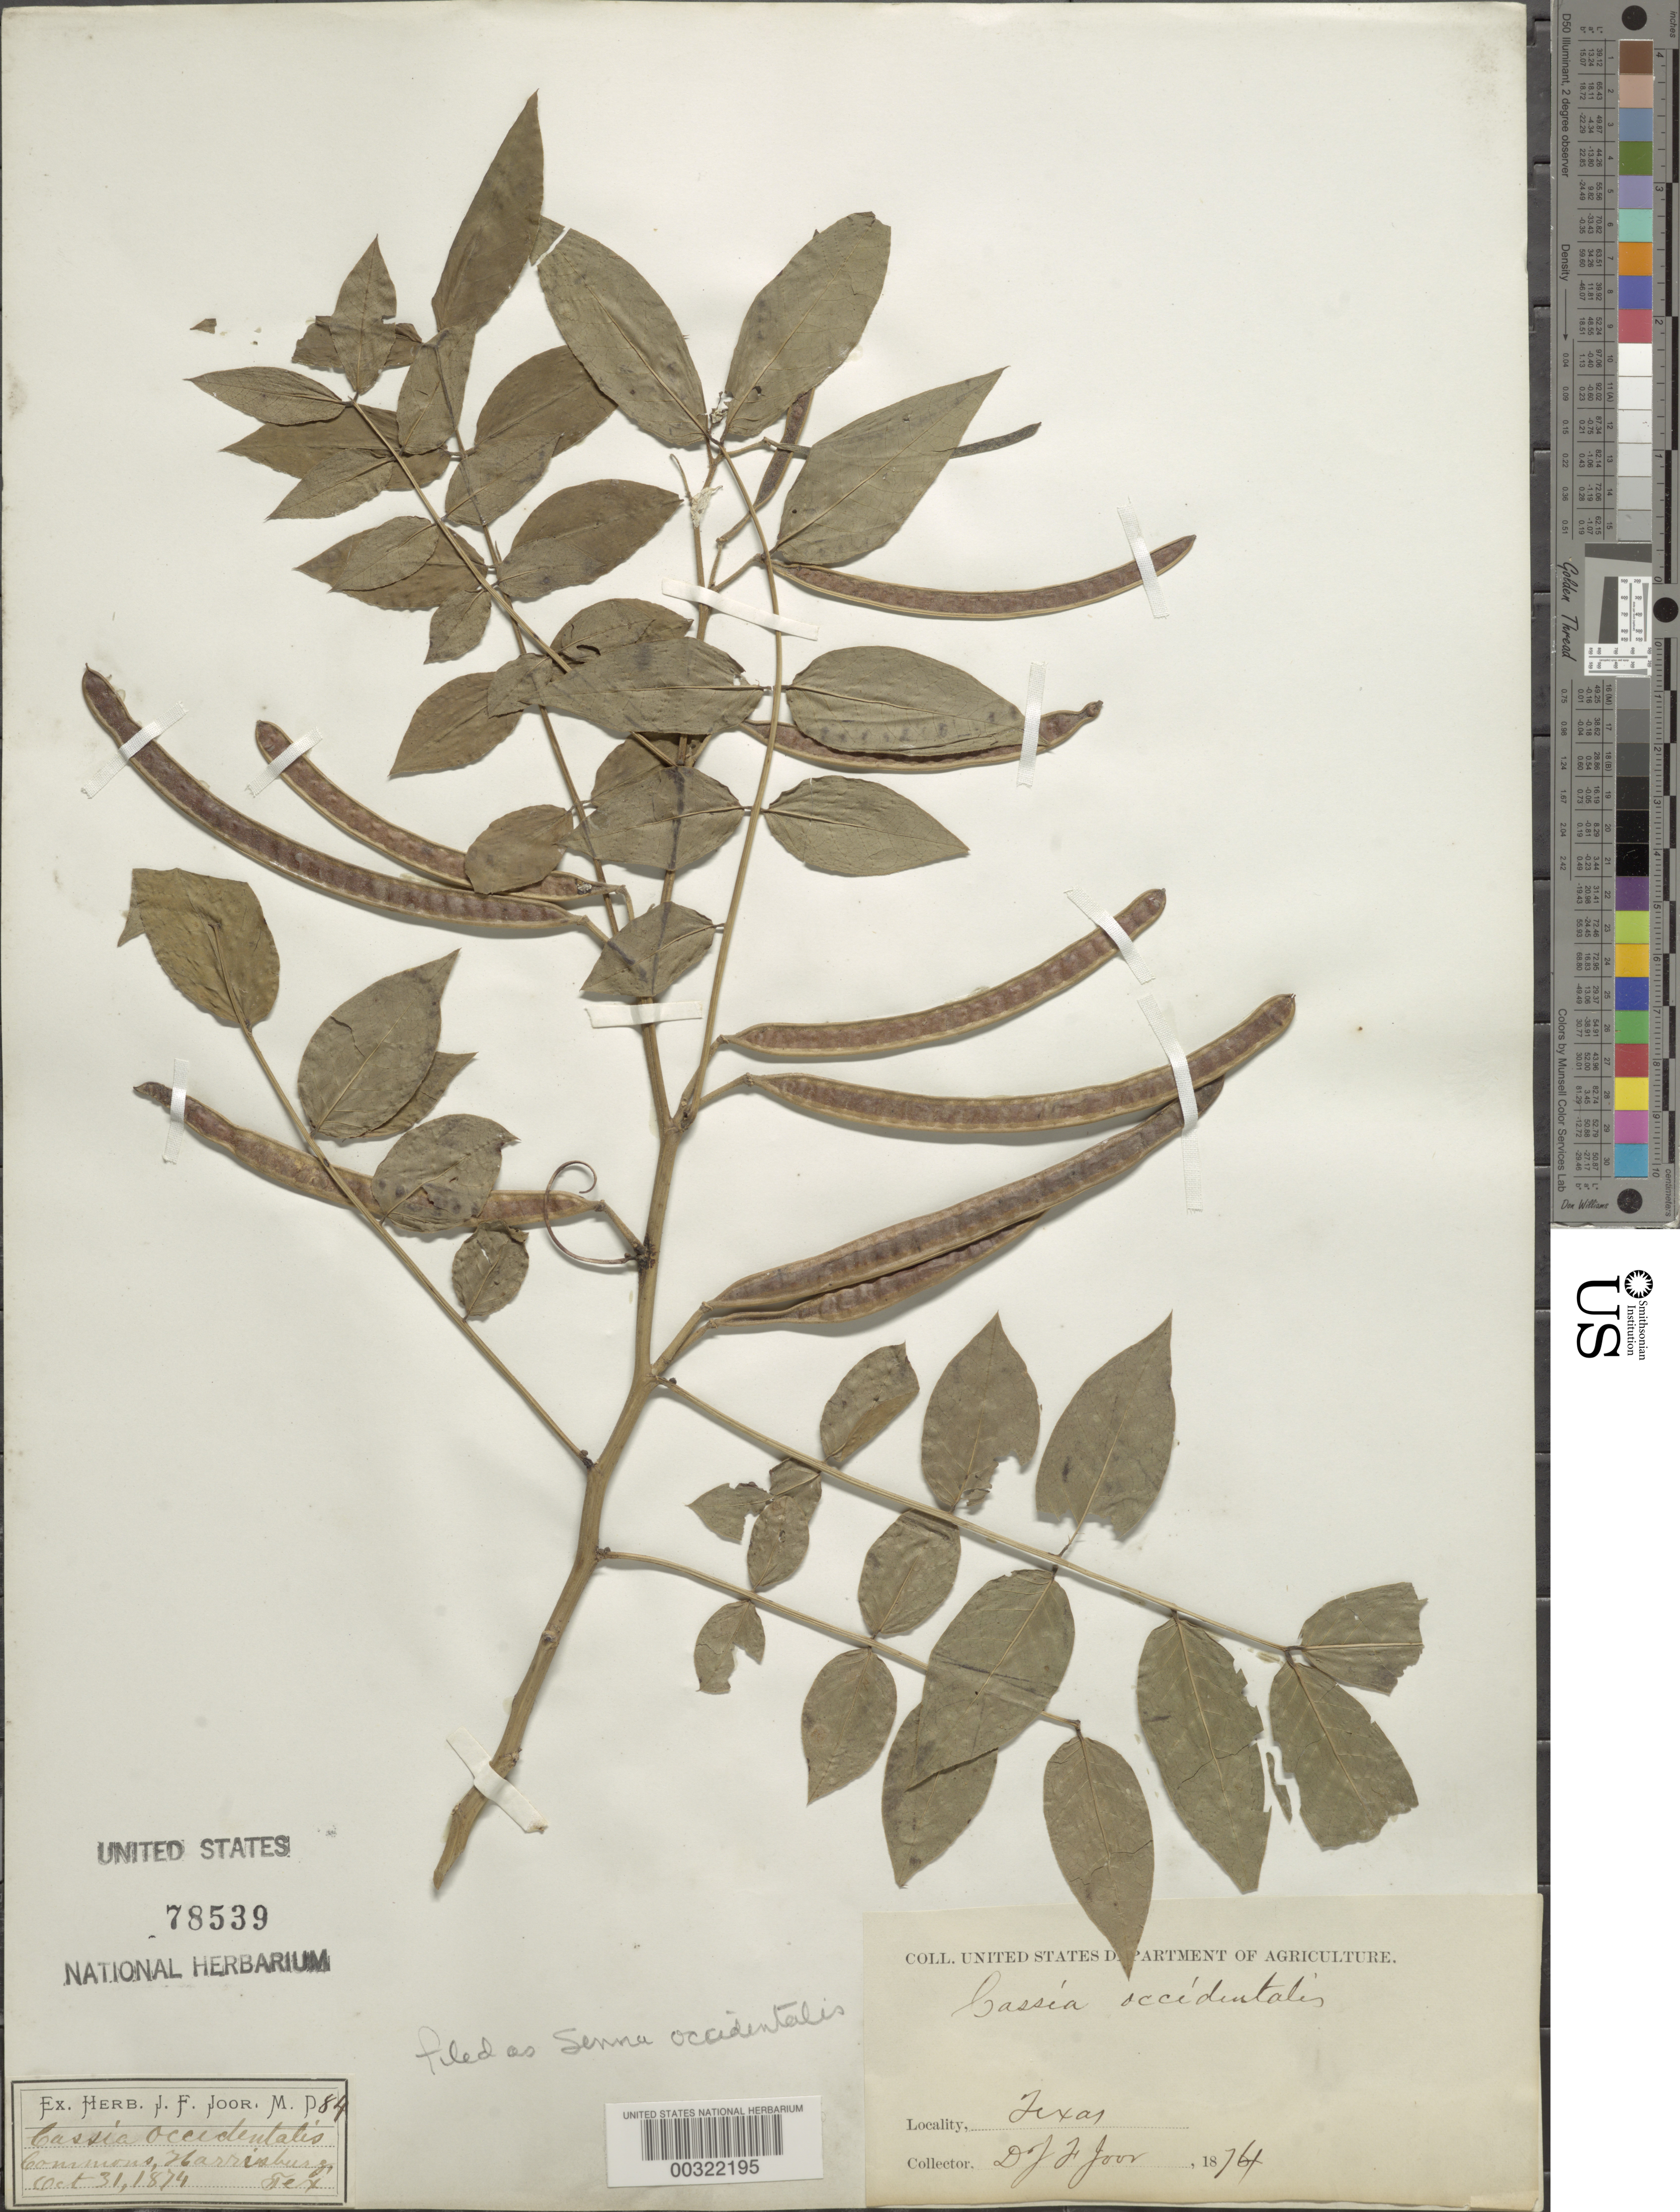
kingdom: Plantae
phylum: Tracheophyta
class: Magnoliopsida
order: Fabales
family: Fabaceae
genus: Senna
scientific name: Senna occidentalis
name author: (L.) Link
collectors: J. F. Joor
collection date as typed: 31 Oct 1874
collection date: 1874-10-31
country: United States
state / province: Texas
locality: Harrisburg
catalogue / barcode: US 78539